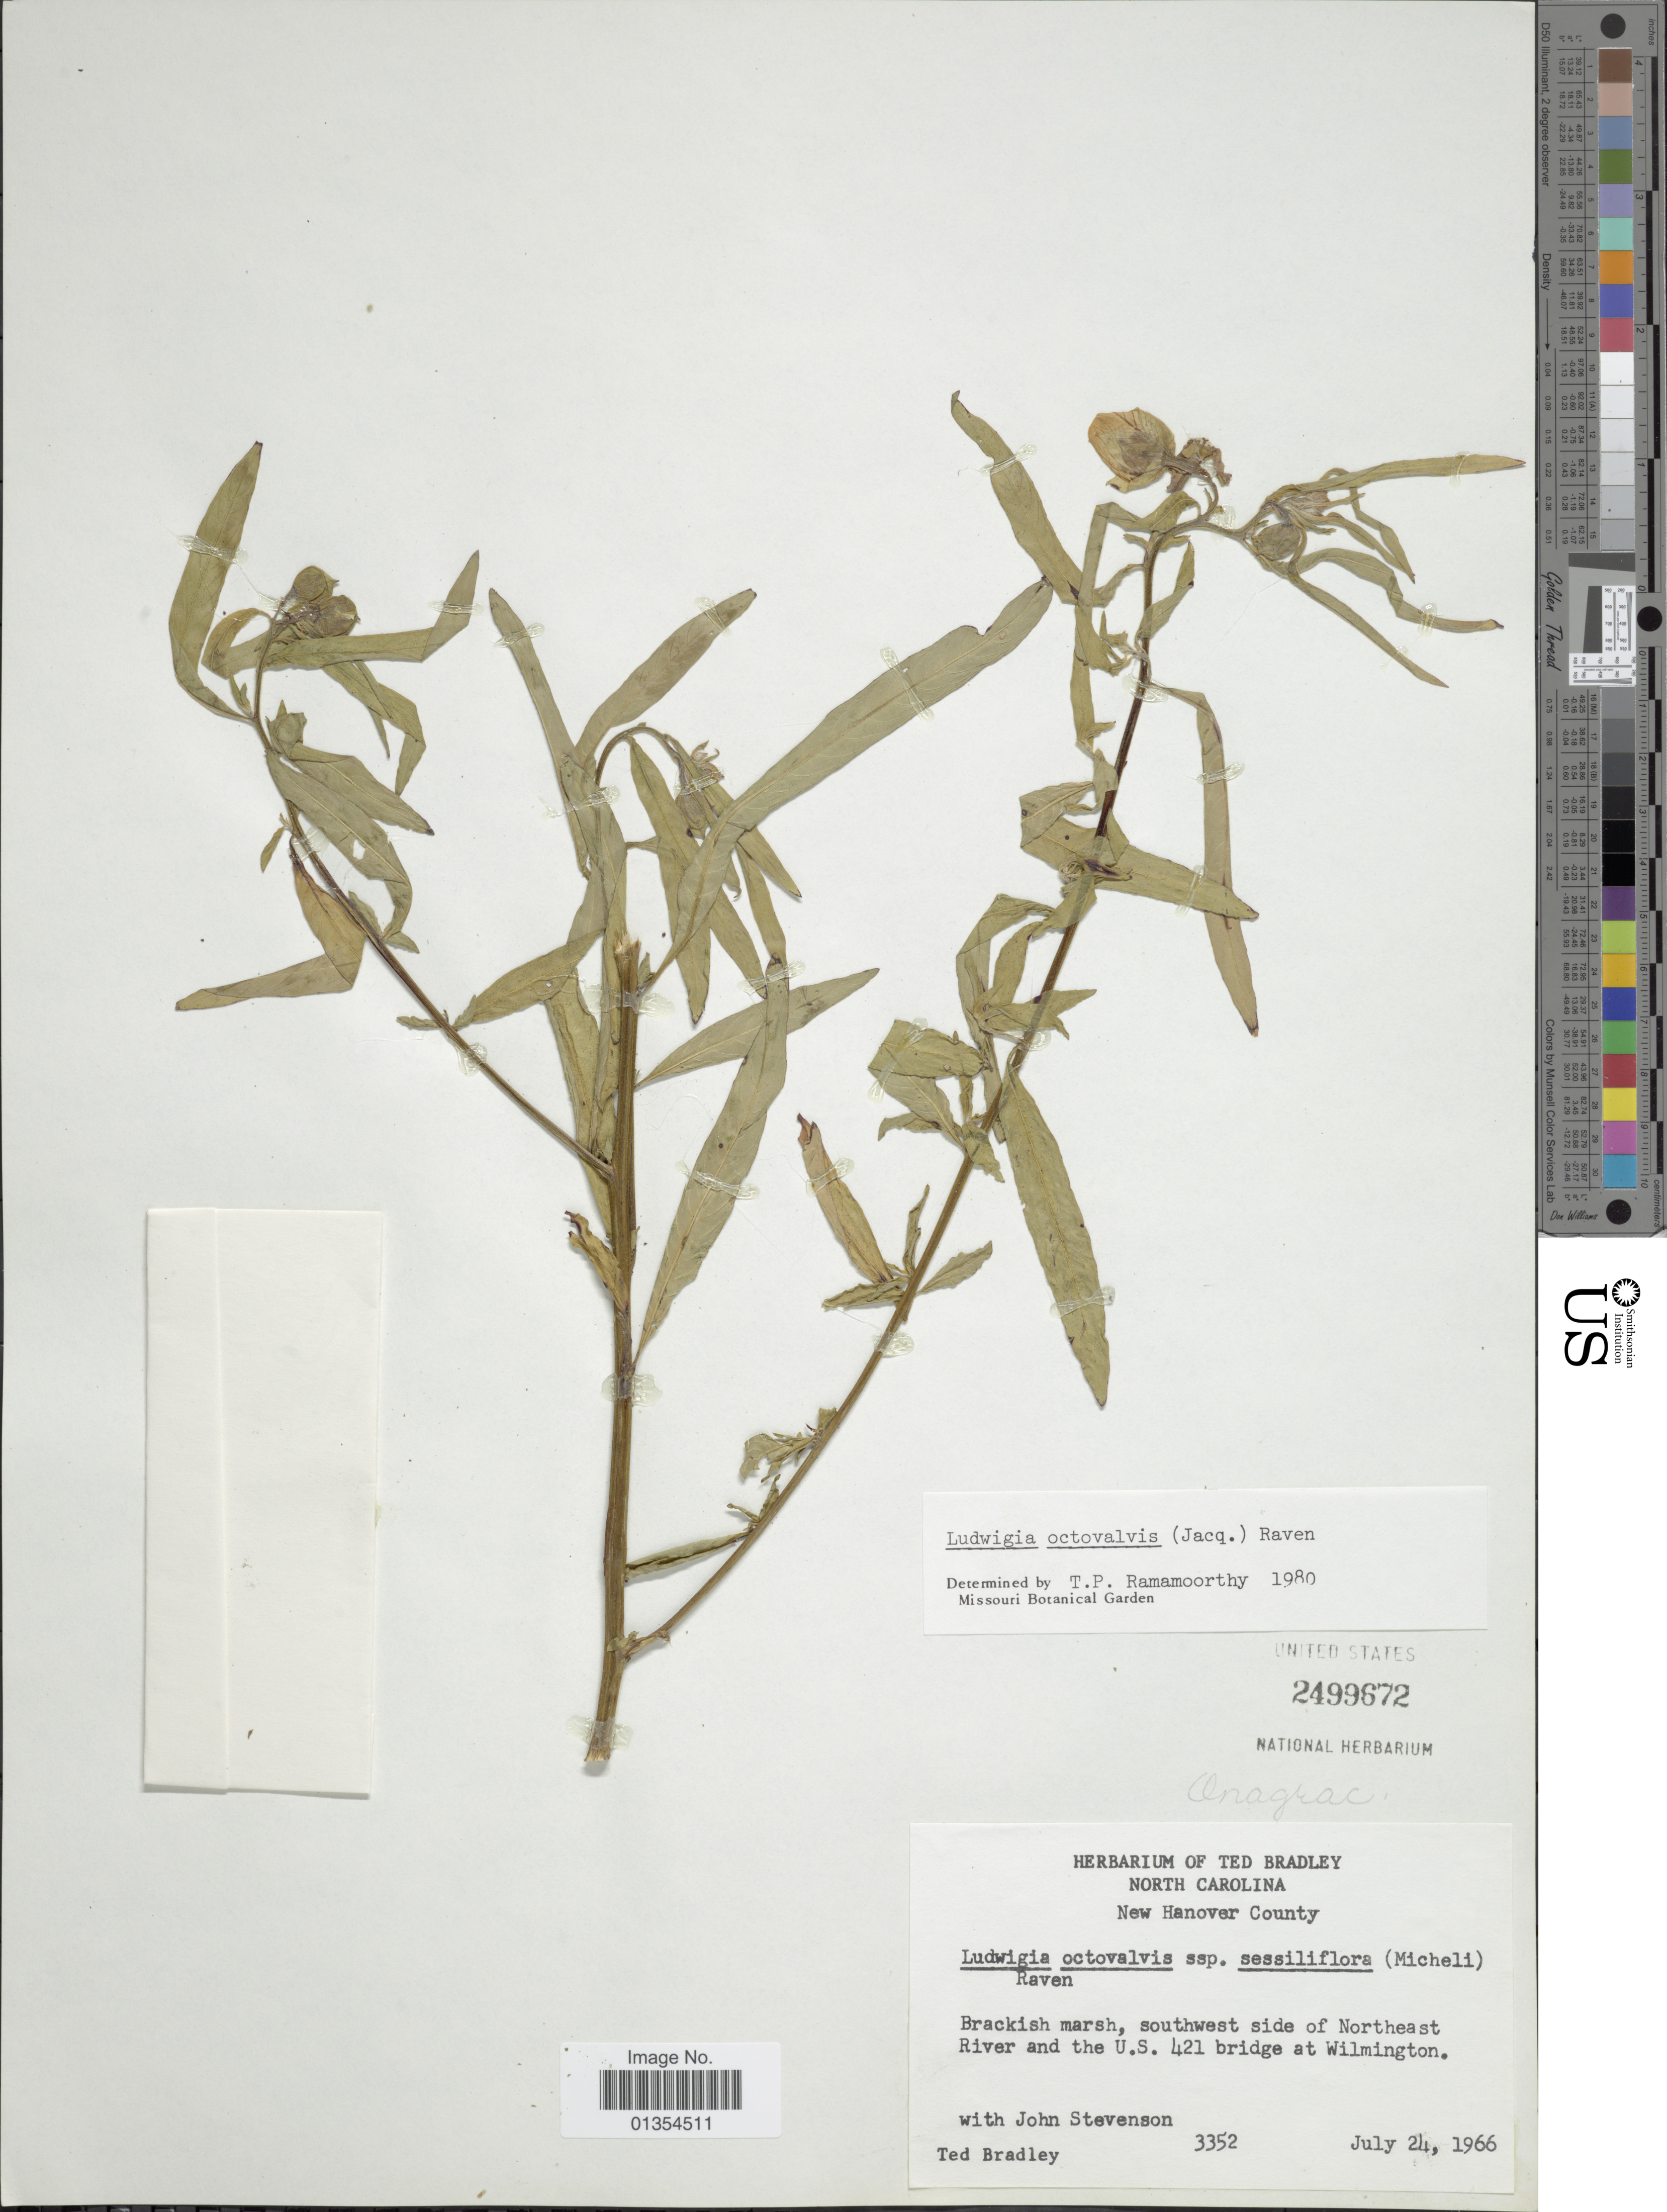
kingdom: Plantae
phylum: Tracheophyta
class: Magnoliopsida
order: Myrtales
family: Onagraceae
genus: Ludwigia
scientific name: Ludwigia octovalvis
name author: (Jacq.) P.H. Raven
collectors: T. Bradley & J. Stevenson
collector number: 3352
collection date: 1966-07-24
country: United States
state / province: North Carolina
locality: New Hanover County, Brackish marsh, southwest side of Northeast River and the U.S. 421 bridge at Wilmington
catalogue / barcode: US 2499672